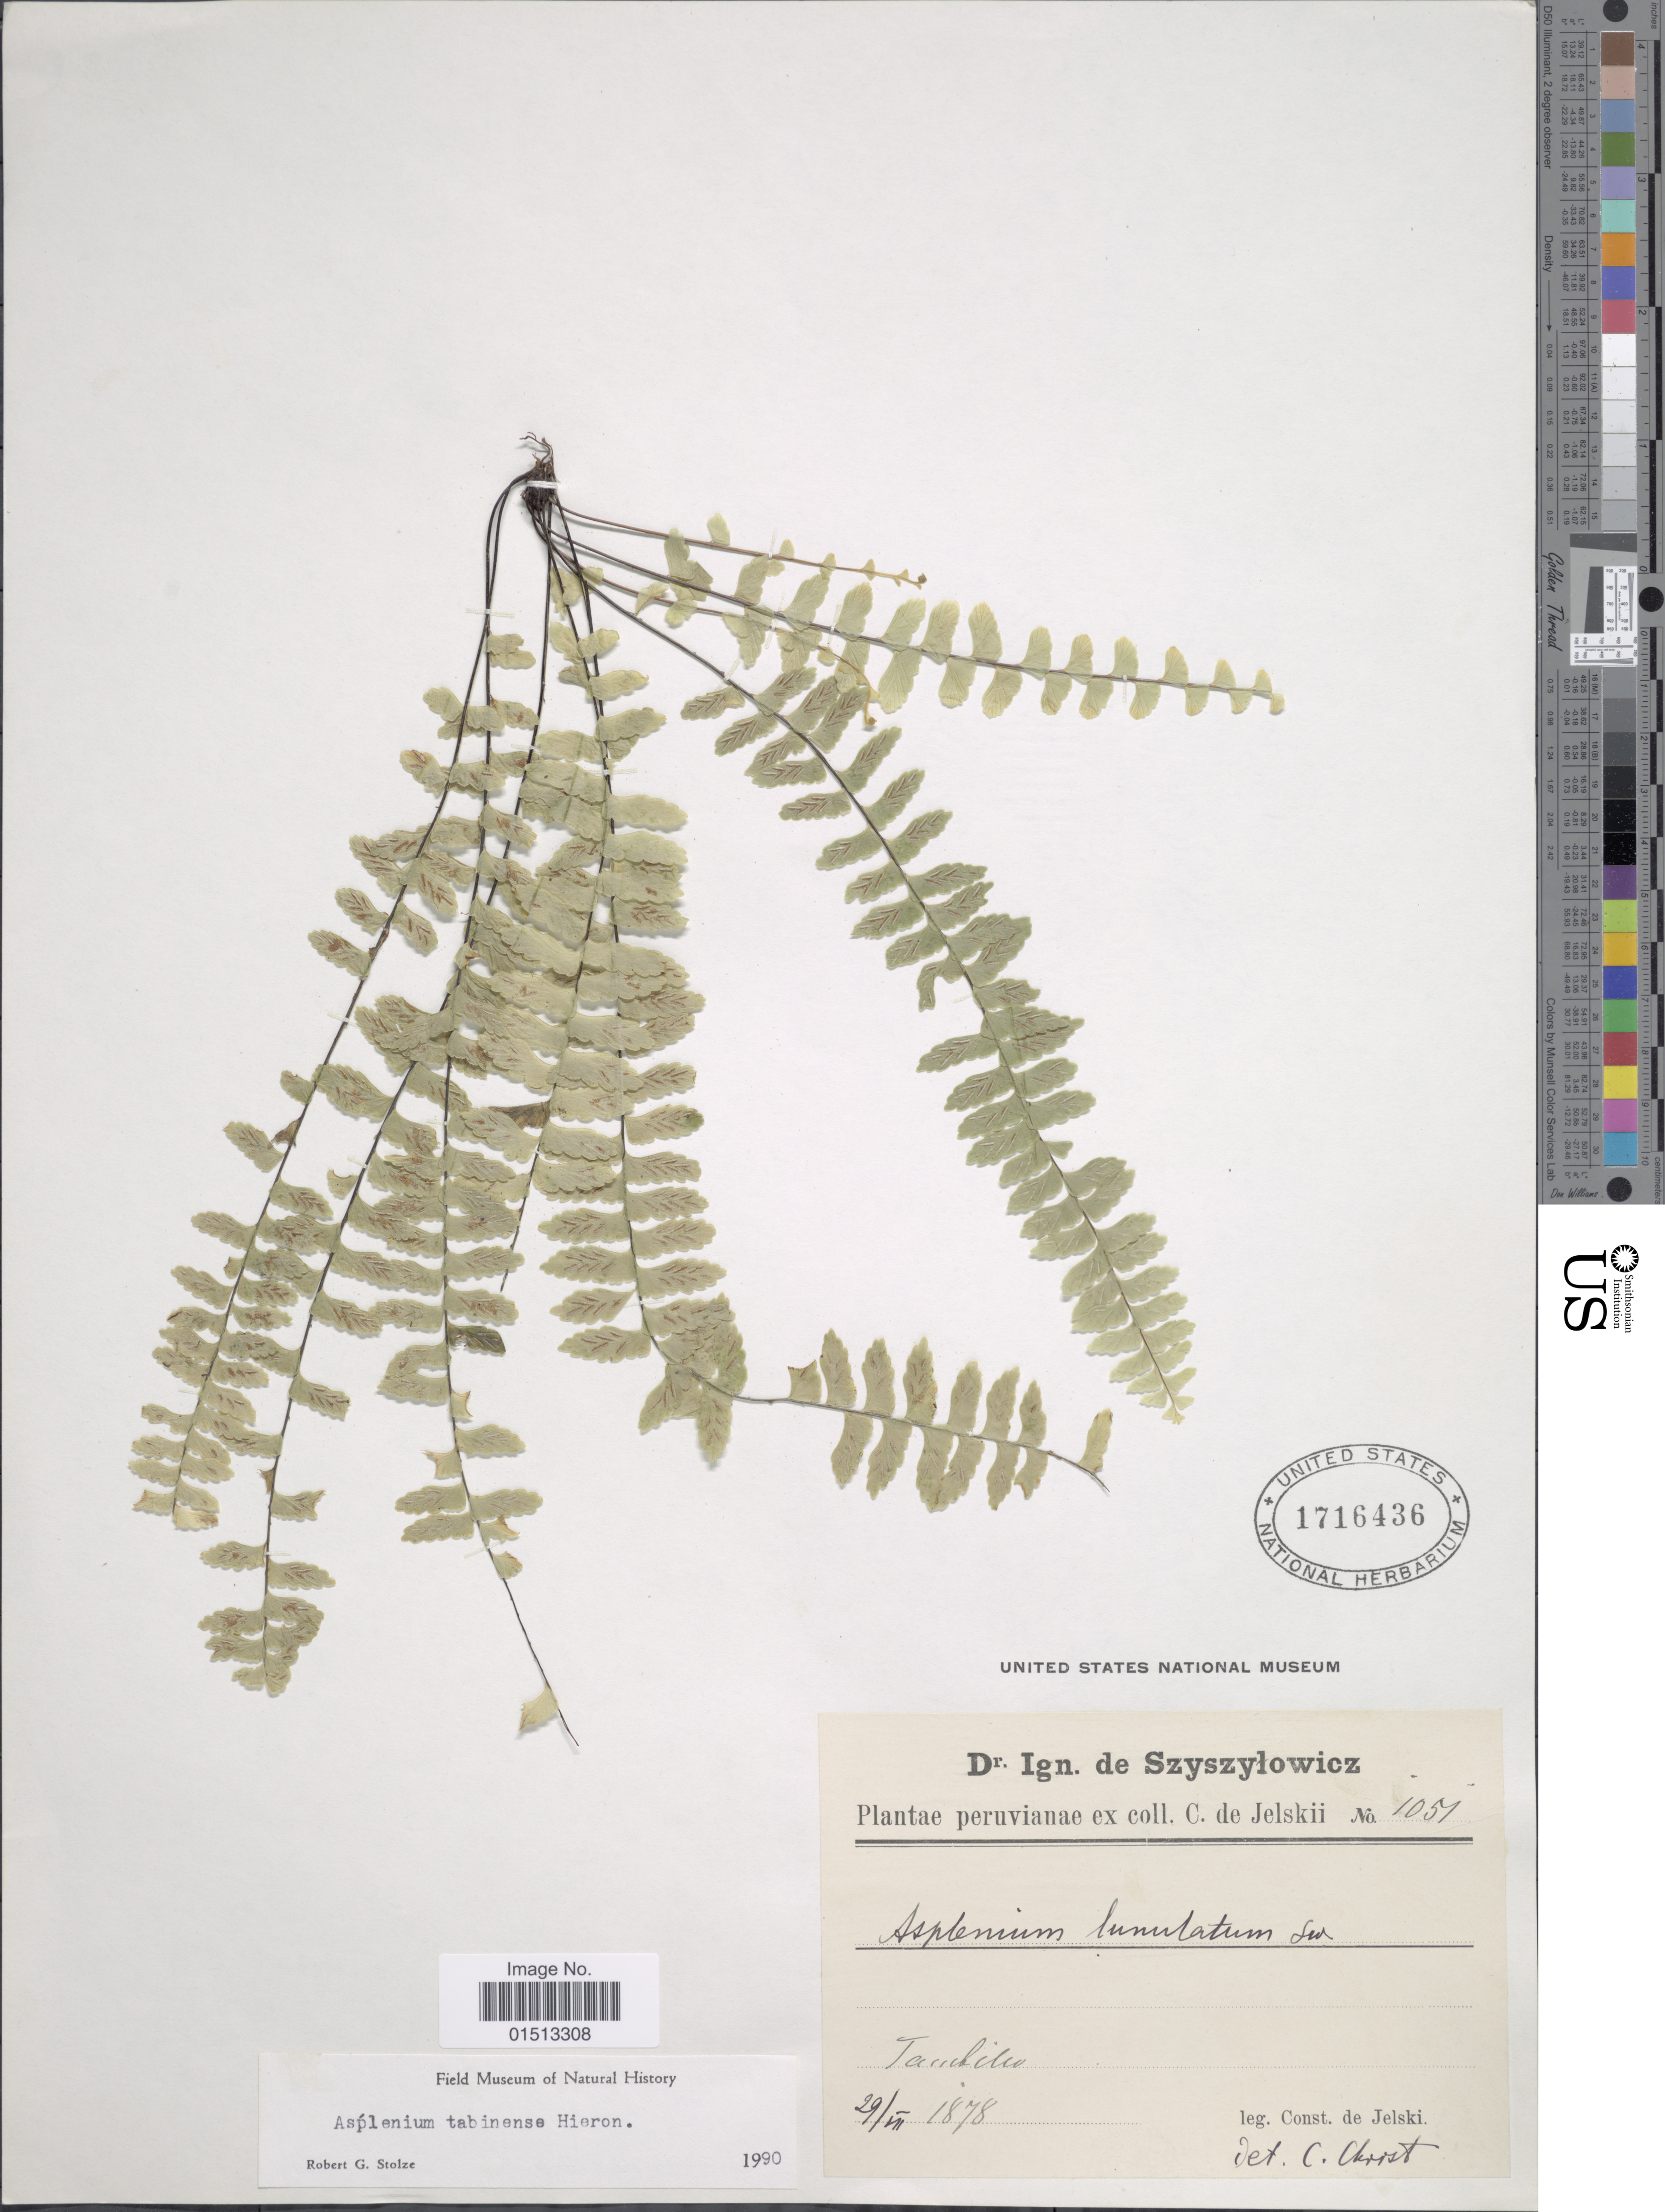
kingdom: Plantae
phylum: Tracheophyta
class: Polypodiopsida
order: Polypodiales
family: Aspleniaceae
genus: Asplenium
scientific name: Asplenium tabinense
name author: Hieron.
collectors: C. de Jelski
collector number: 1051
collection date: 1878-07-29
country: Peru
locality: Tambillo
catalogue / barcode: US 1716436